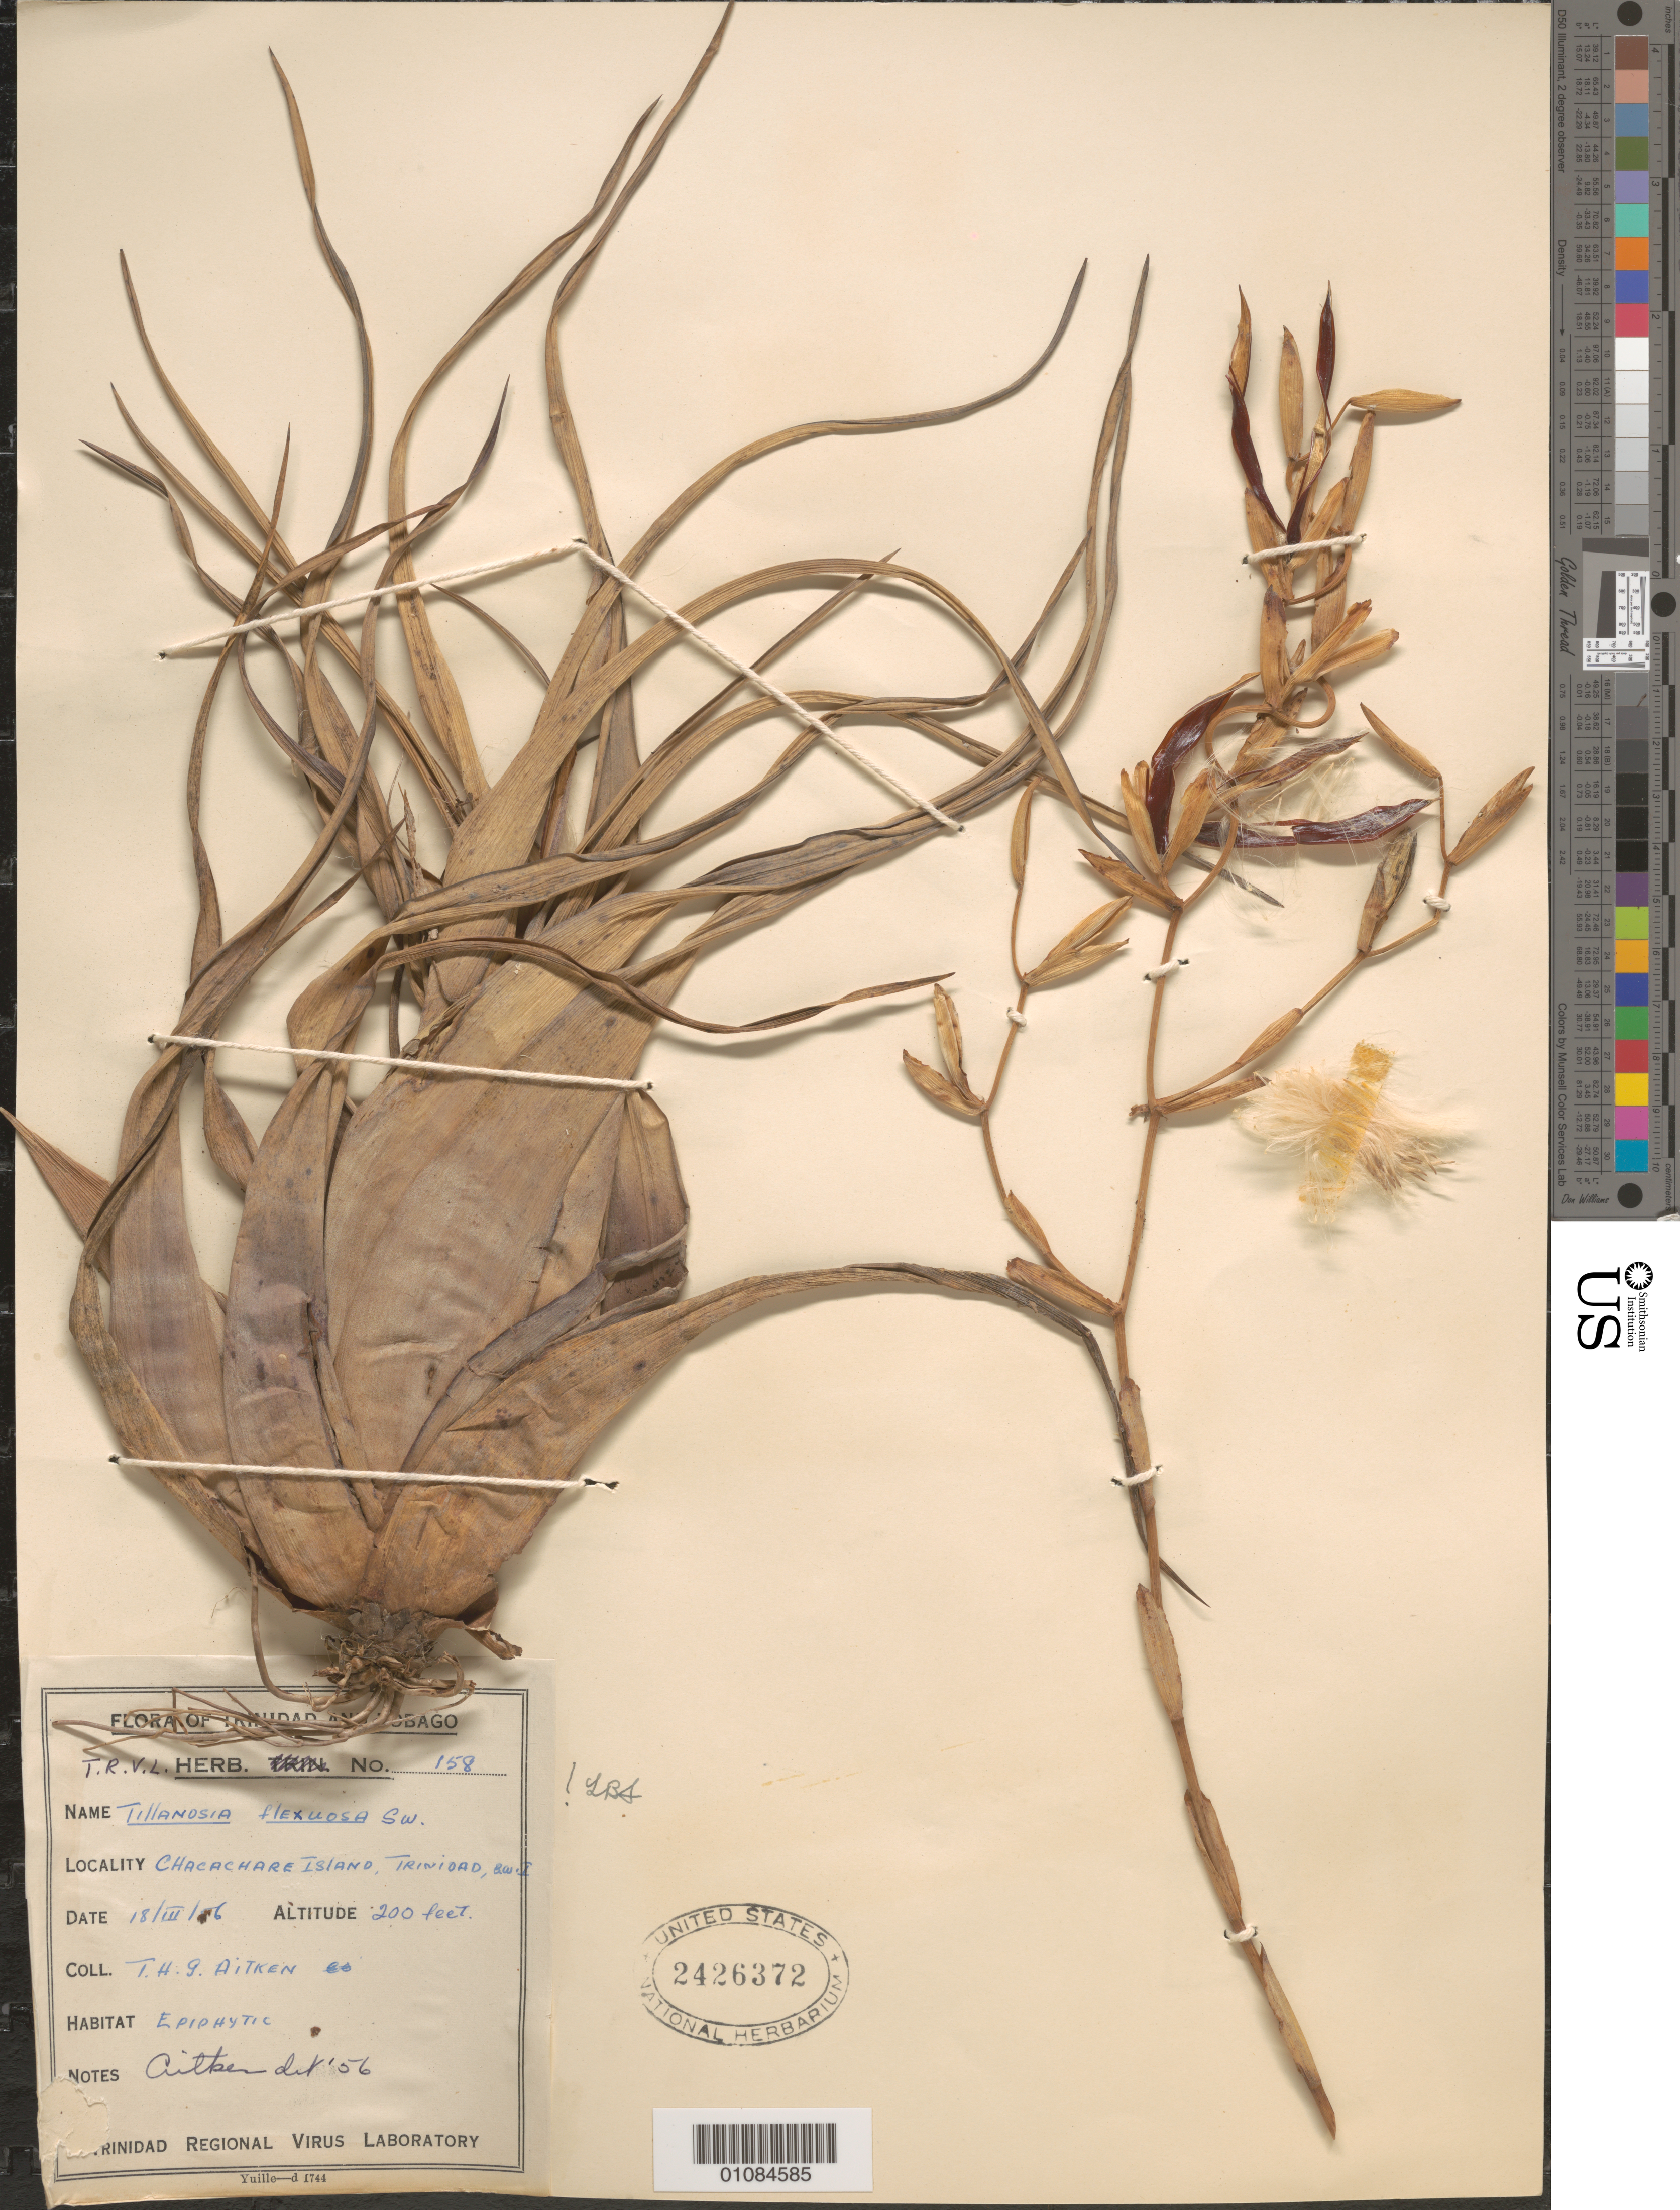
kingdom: Plantae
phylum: Tracheophyta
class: Liliopsida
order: Poales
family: Bromeliaceae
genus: Tillandsia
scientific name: Tillandsia flexuosa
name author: Sw.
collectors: T. Aitken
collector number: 158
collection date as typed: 18 Mar 1956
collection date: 1956-03-18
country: Trinidad and Tobago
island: Chacachacare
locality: Chacachare Island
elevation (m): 61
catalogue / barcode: US 2426372